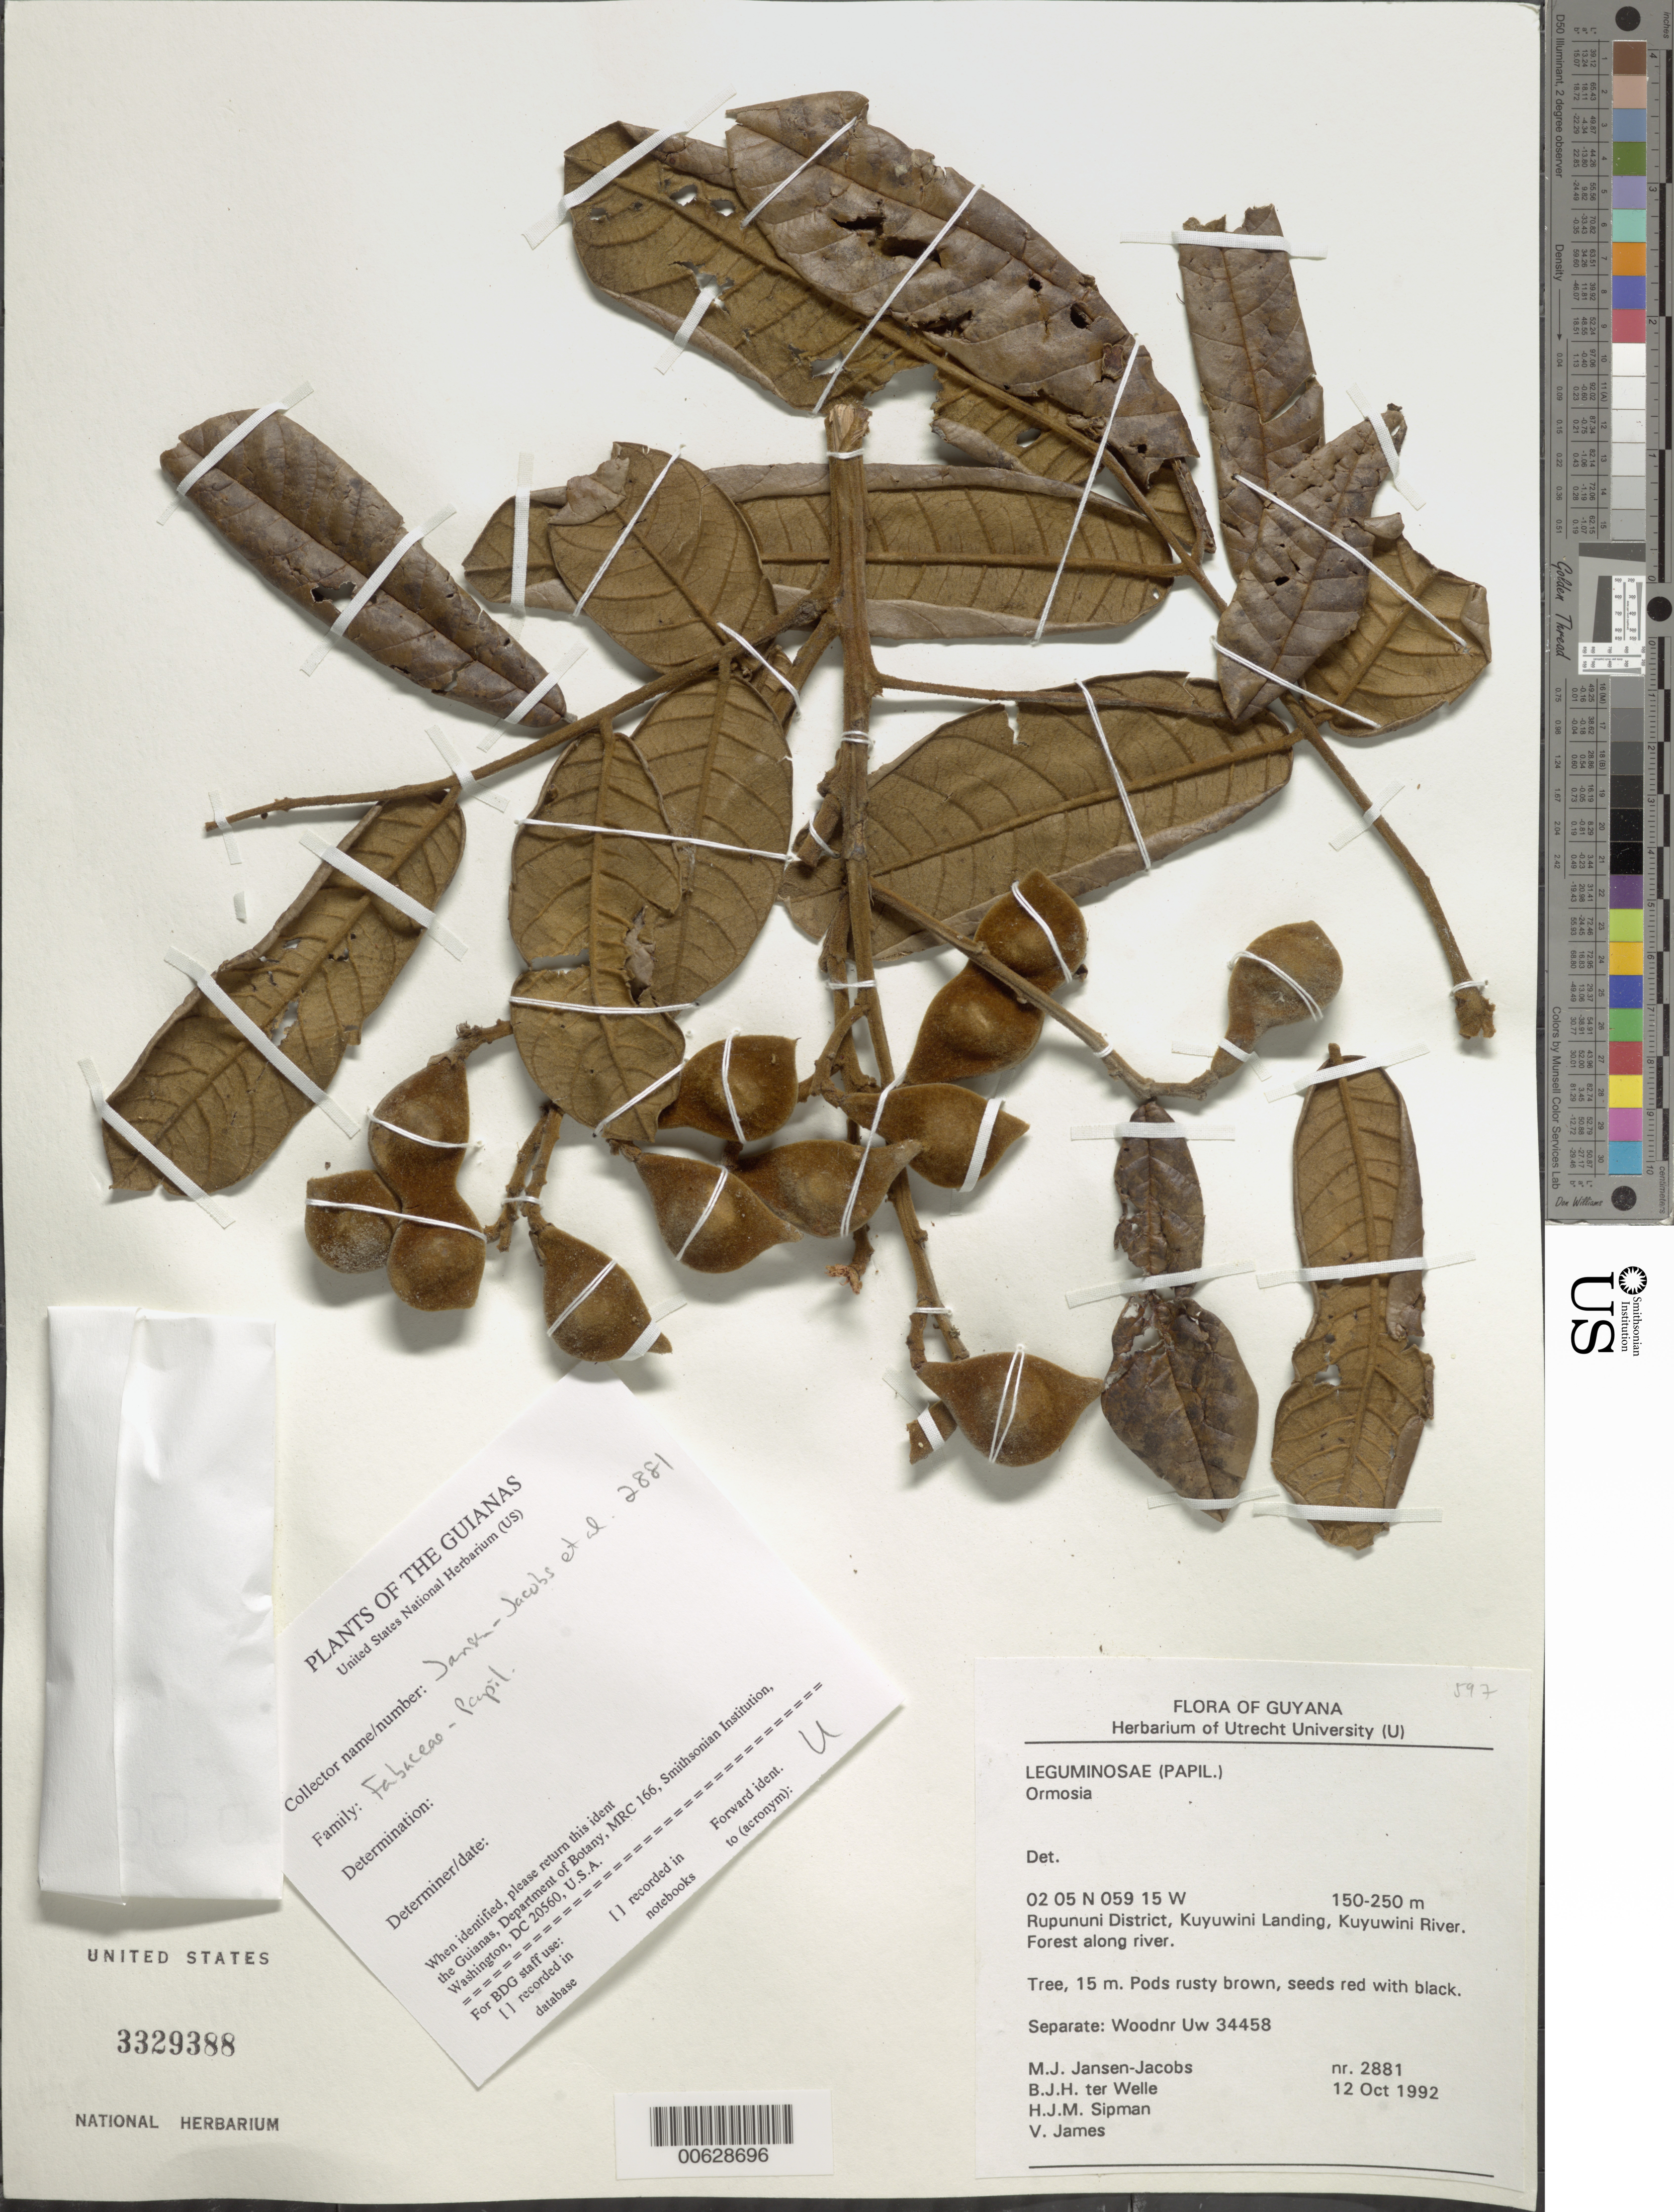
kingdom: Plantae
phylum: Tracheophyta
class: Magnoliopsida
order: Fabales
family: Fabaceae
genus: Ormosia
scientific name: Ormosia sp.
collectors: M. J. Jansen-Jacobs, B. Welle, H. J. M. Sipman & V. James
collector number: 2881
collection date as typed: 12-Oct-92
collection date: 1992-10-12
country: Guyana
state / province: U. Takutu-U. Essequibo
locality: Kuyuwini Landing, Kuyuwini River, Rupununi District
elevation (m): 150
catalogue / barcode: US 3329388